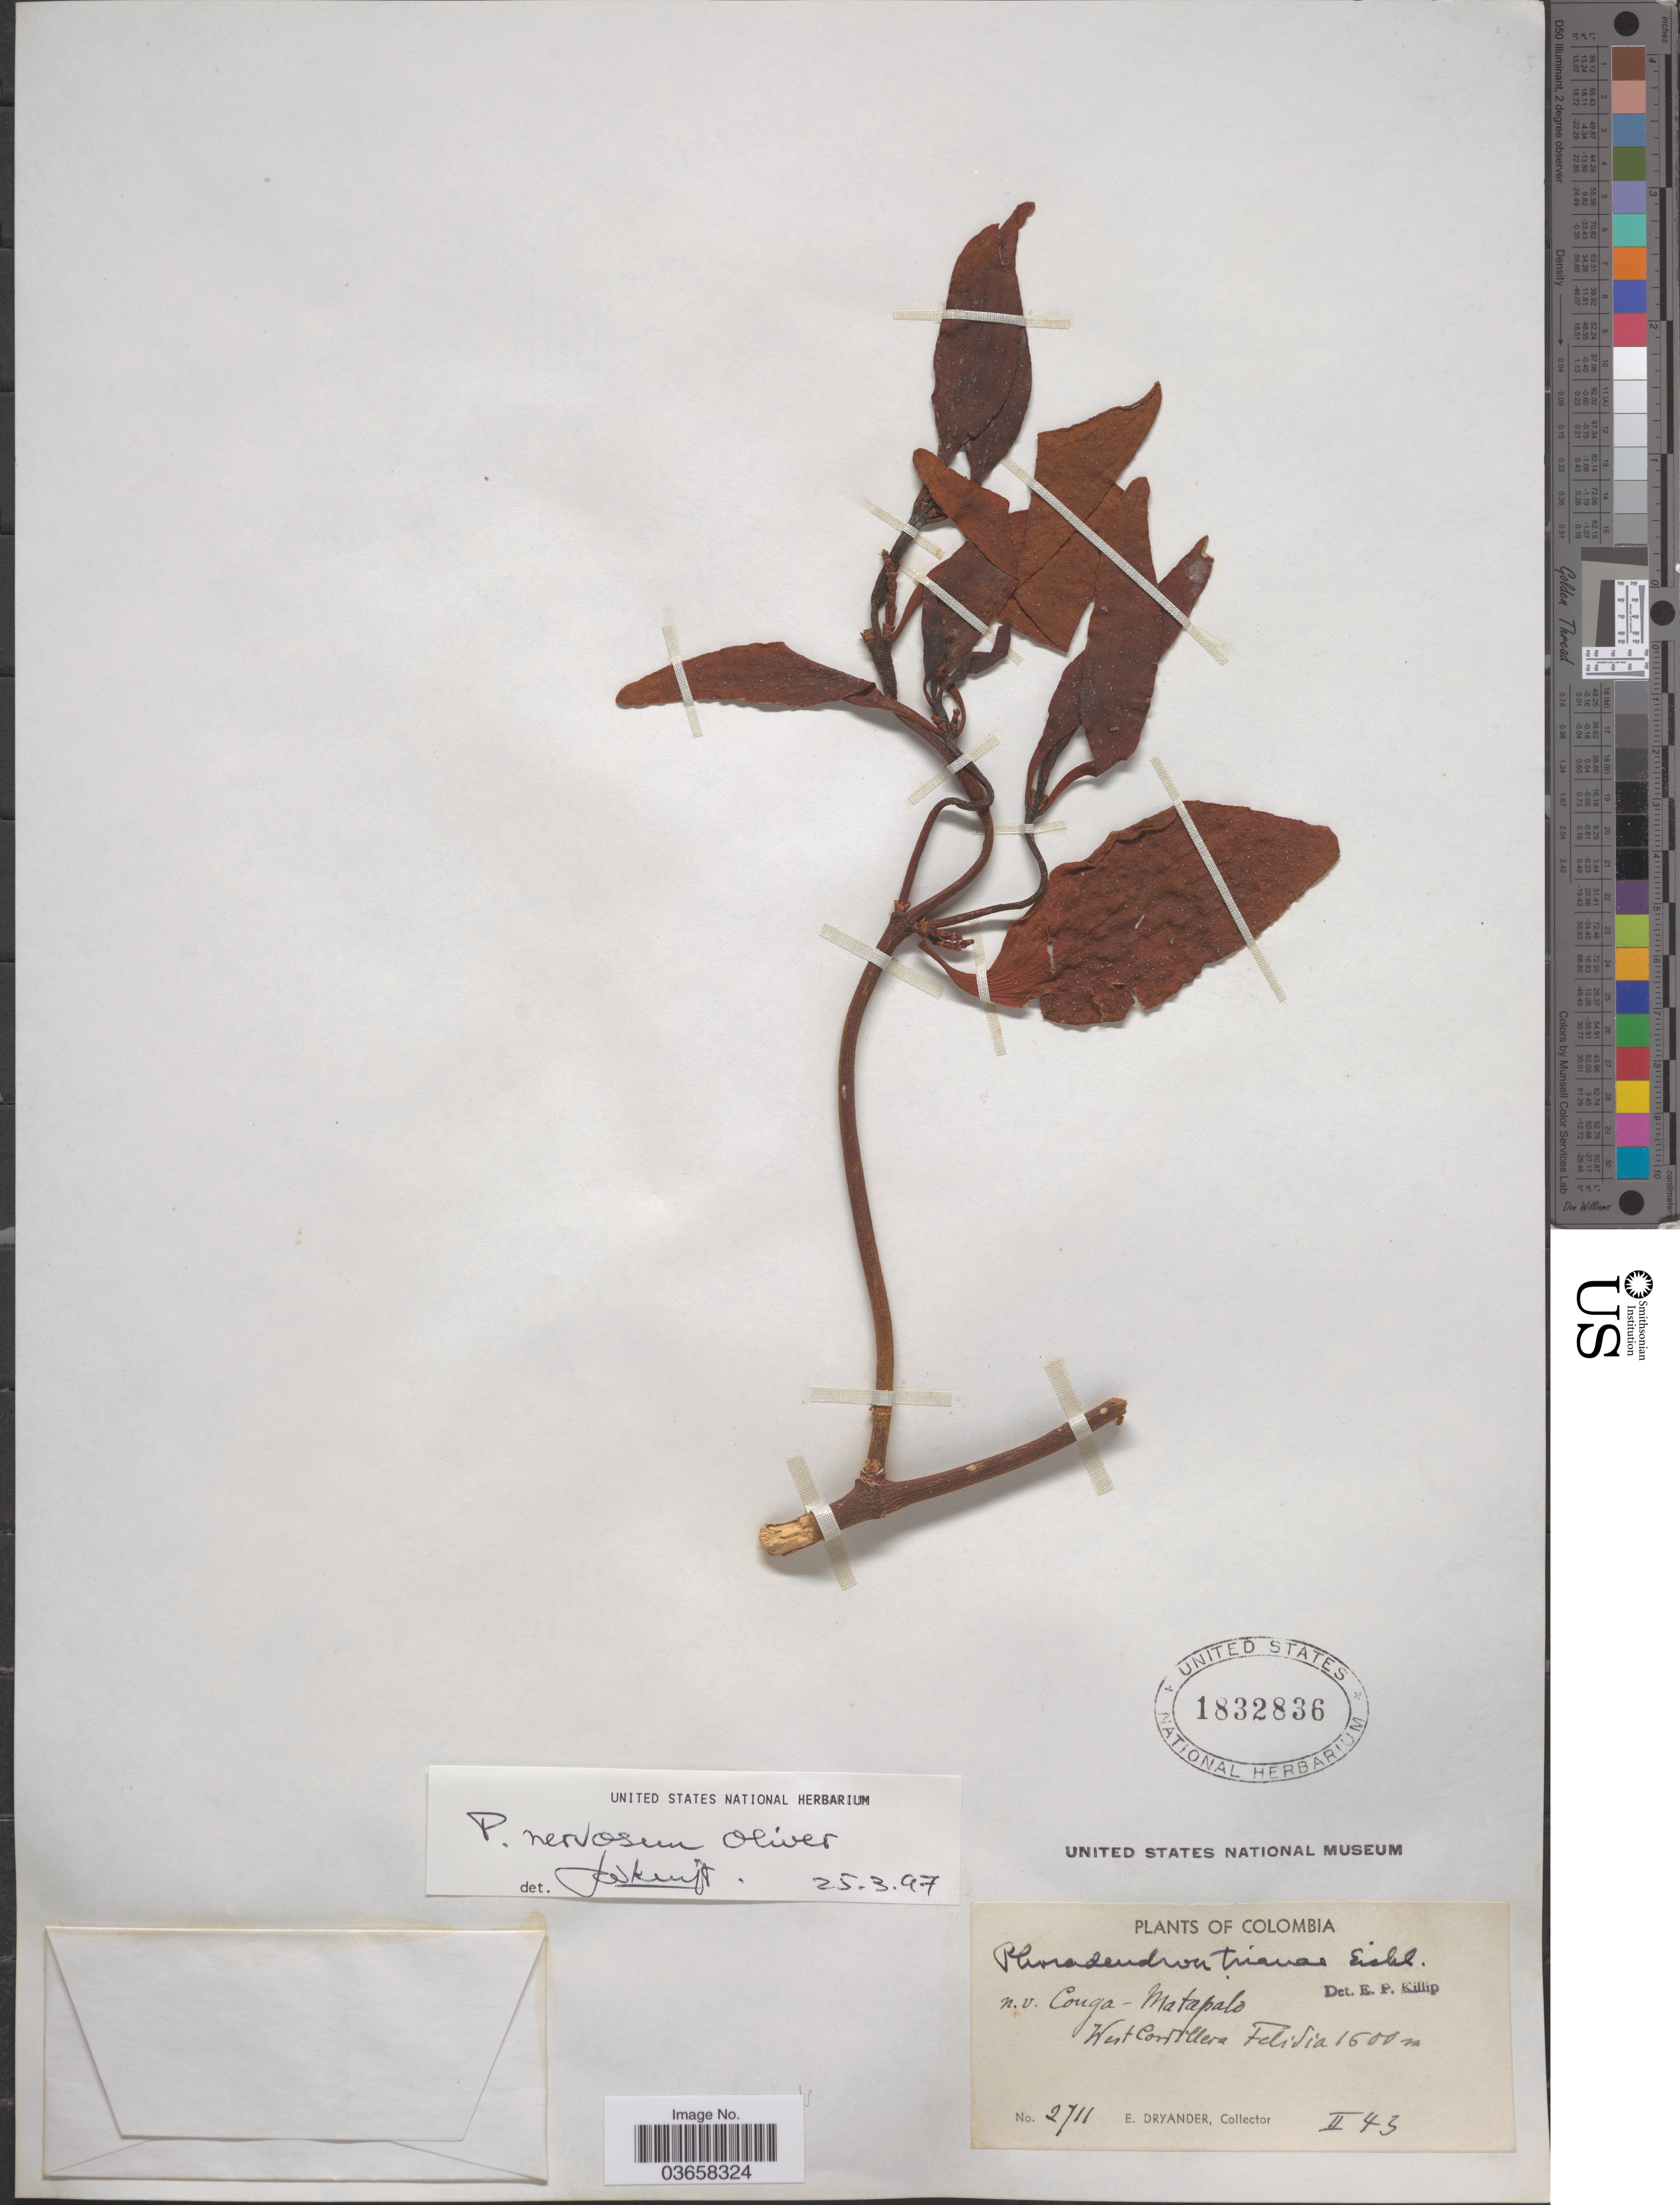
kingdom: Plantae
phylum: Tracheophyta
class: Magnoliopsida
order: Santalales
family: Viscaceae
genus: Phoradendron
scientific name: Phoradendron nervosum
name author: Oliv.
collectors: E. Dryander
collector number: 2711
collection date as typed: Transcribed d/m/y: /2/43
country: Colombia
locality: West Cordillera, Felidia.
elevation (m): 1600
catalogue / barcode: US 1832836